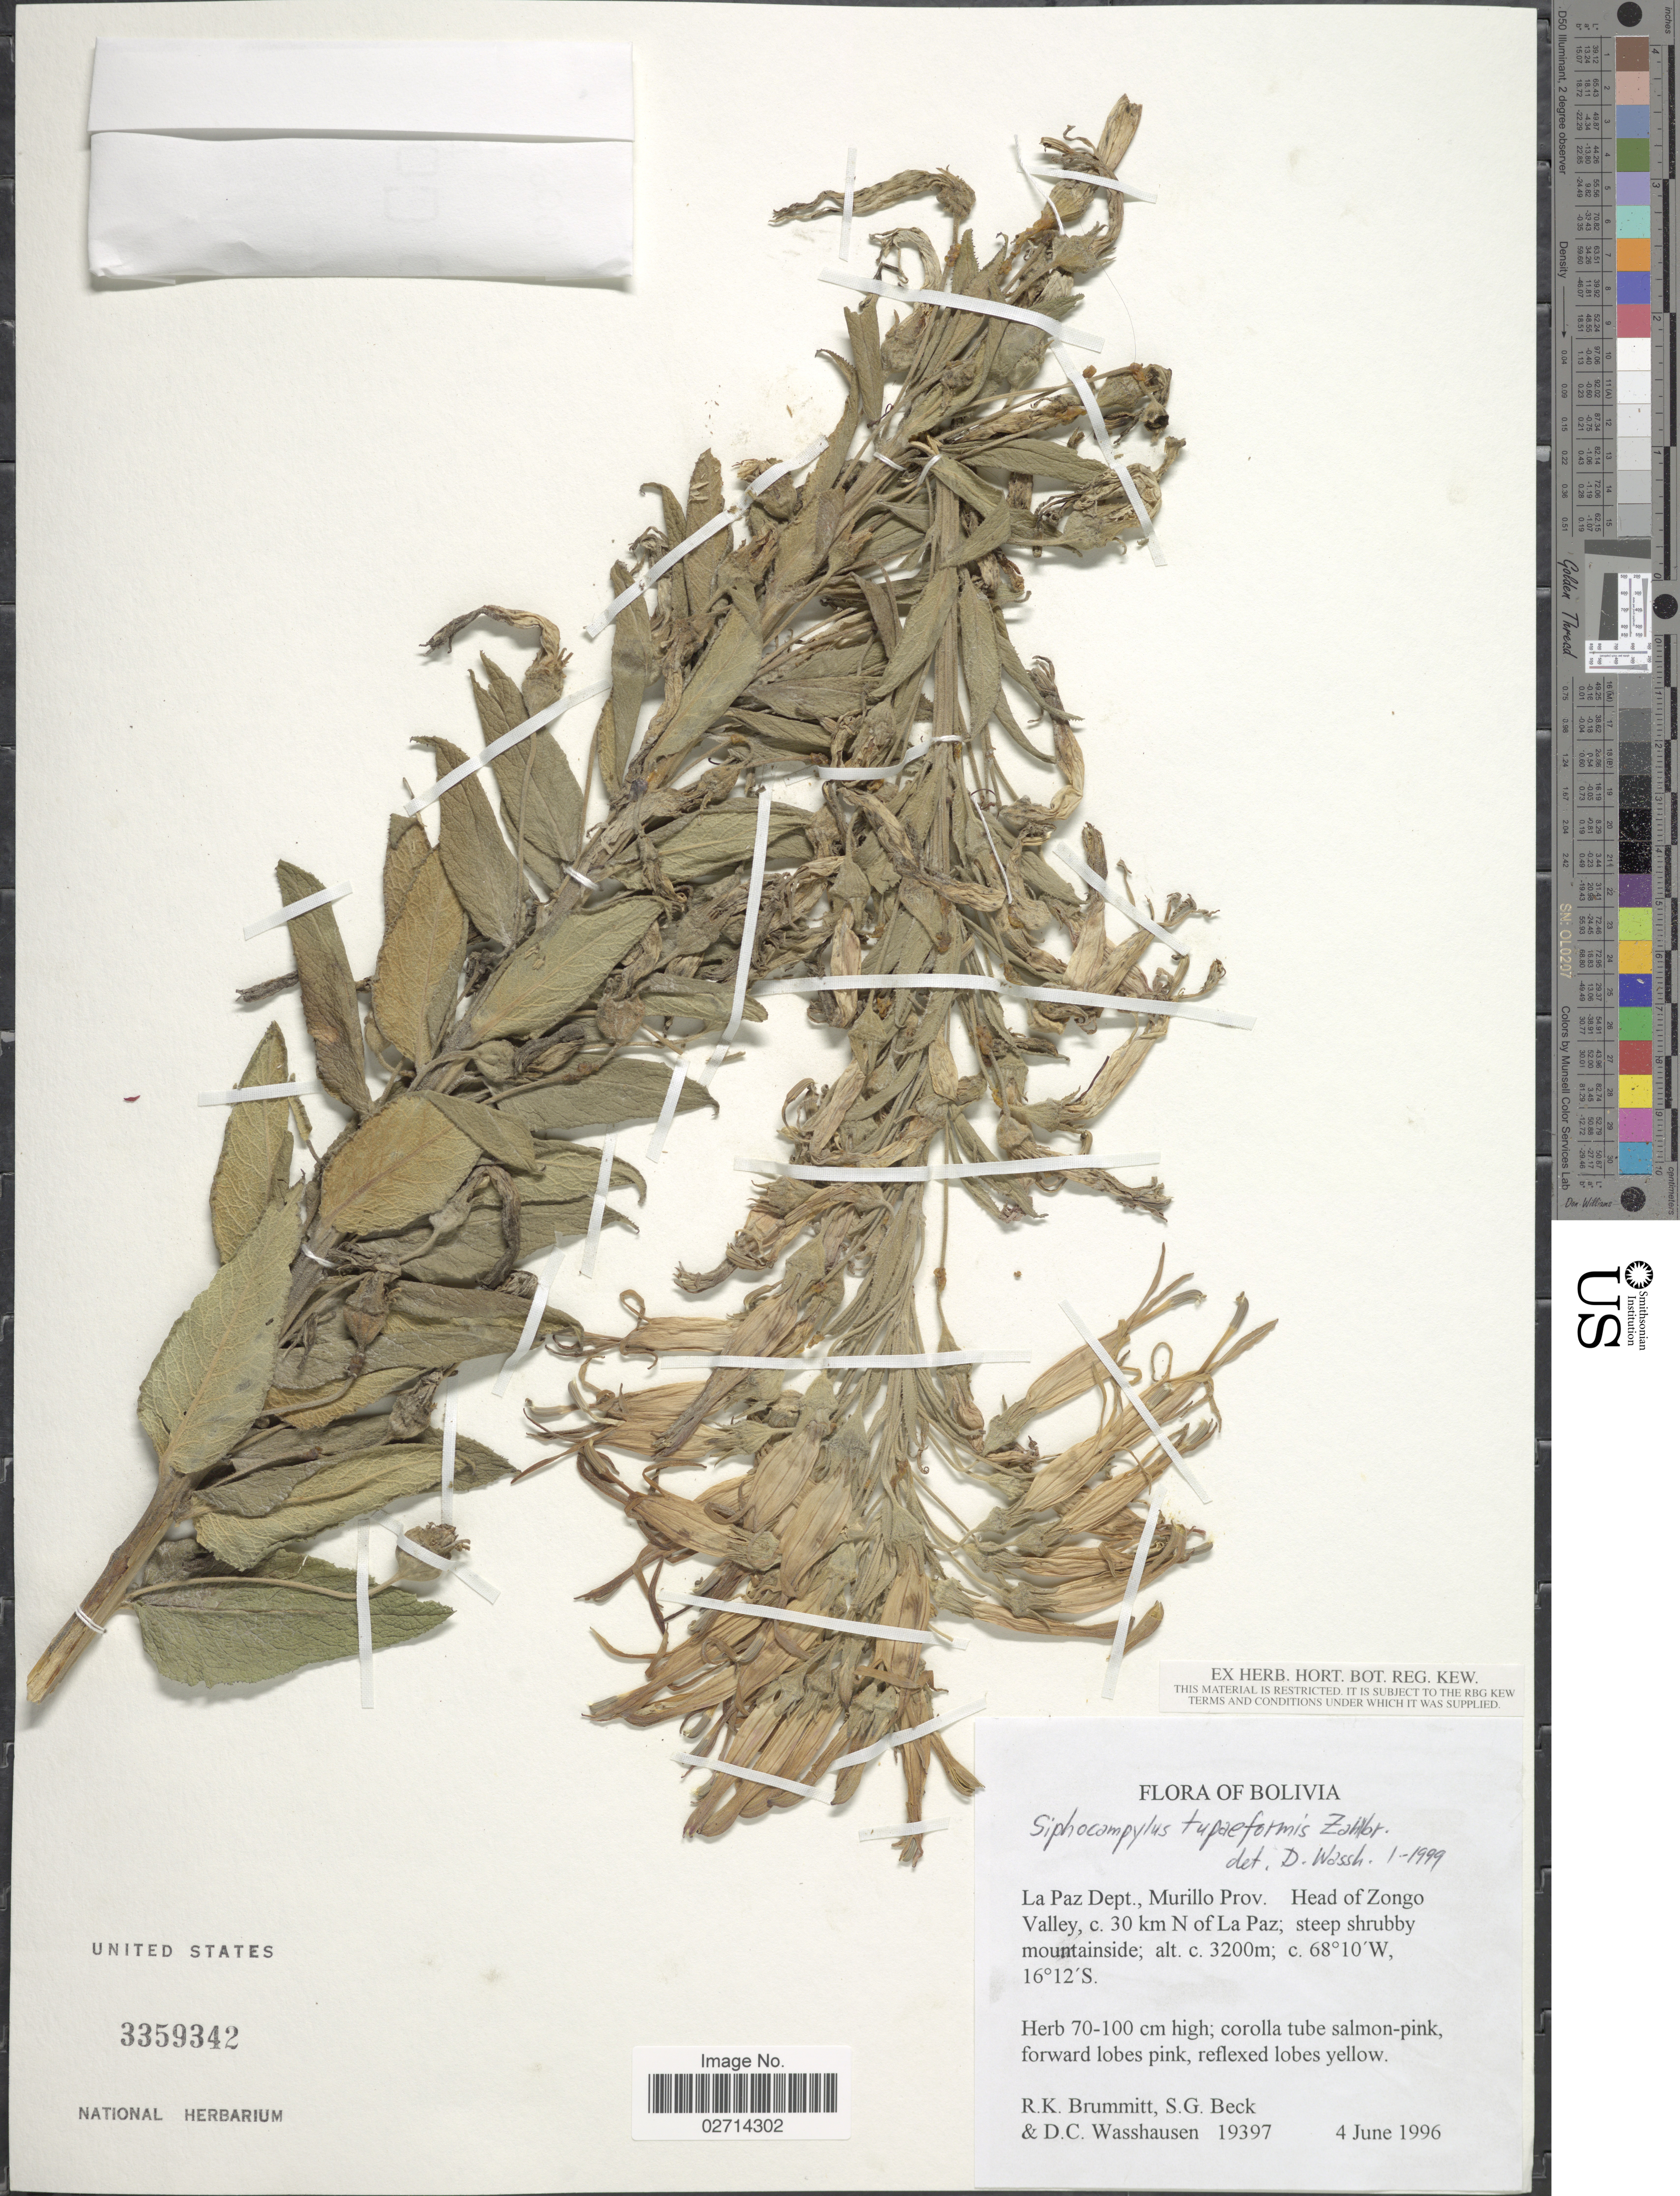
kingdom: Plantae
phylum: Tracheophyta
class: Magnoliopsida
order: Asterales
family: Campanulaceae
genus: Siphocampylus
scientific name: Siphocampylus tupaeformis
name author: Zahlbr.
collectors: R. K. Brummitt, S. G. Beck & D. C. Wasshausen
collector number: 19397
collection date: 1996-06-04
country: Bolivia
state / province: La Paz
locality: Murillo Prov., head of Zongo Valley, c. 30 km N of La Paz, steepy shrubby mountainside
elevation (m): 3200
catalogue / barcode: US 3359342